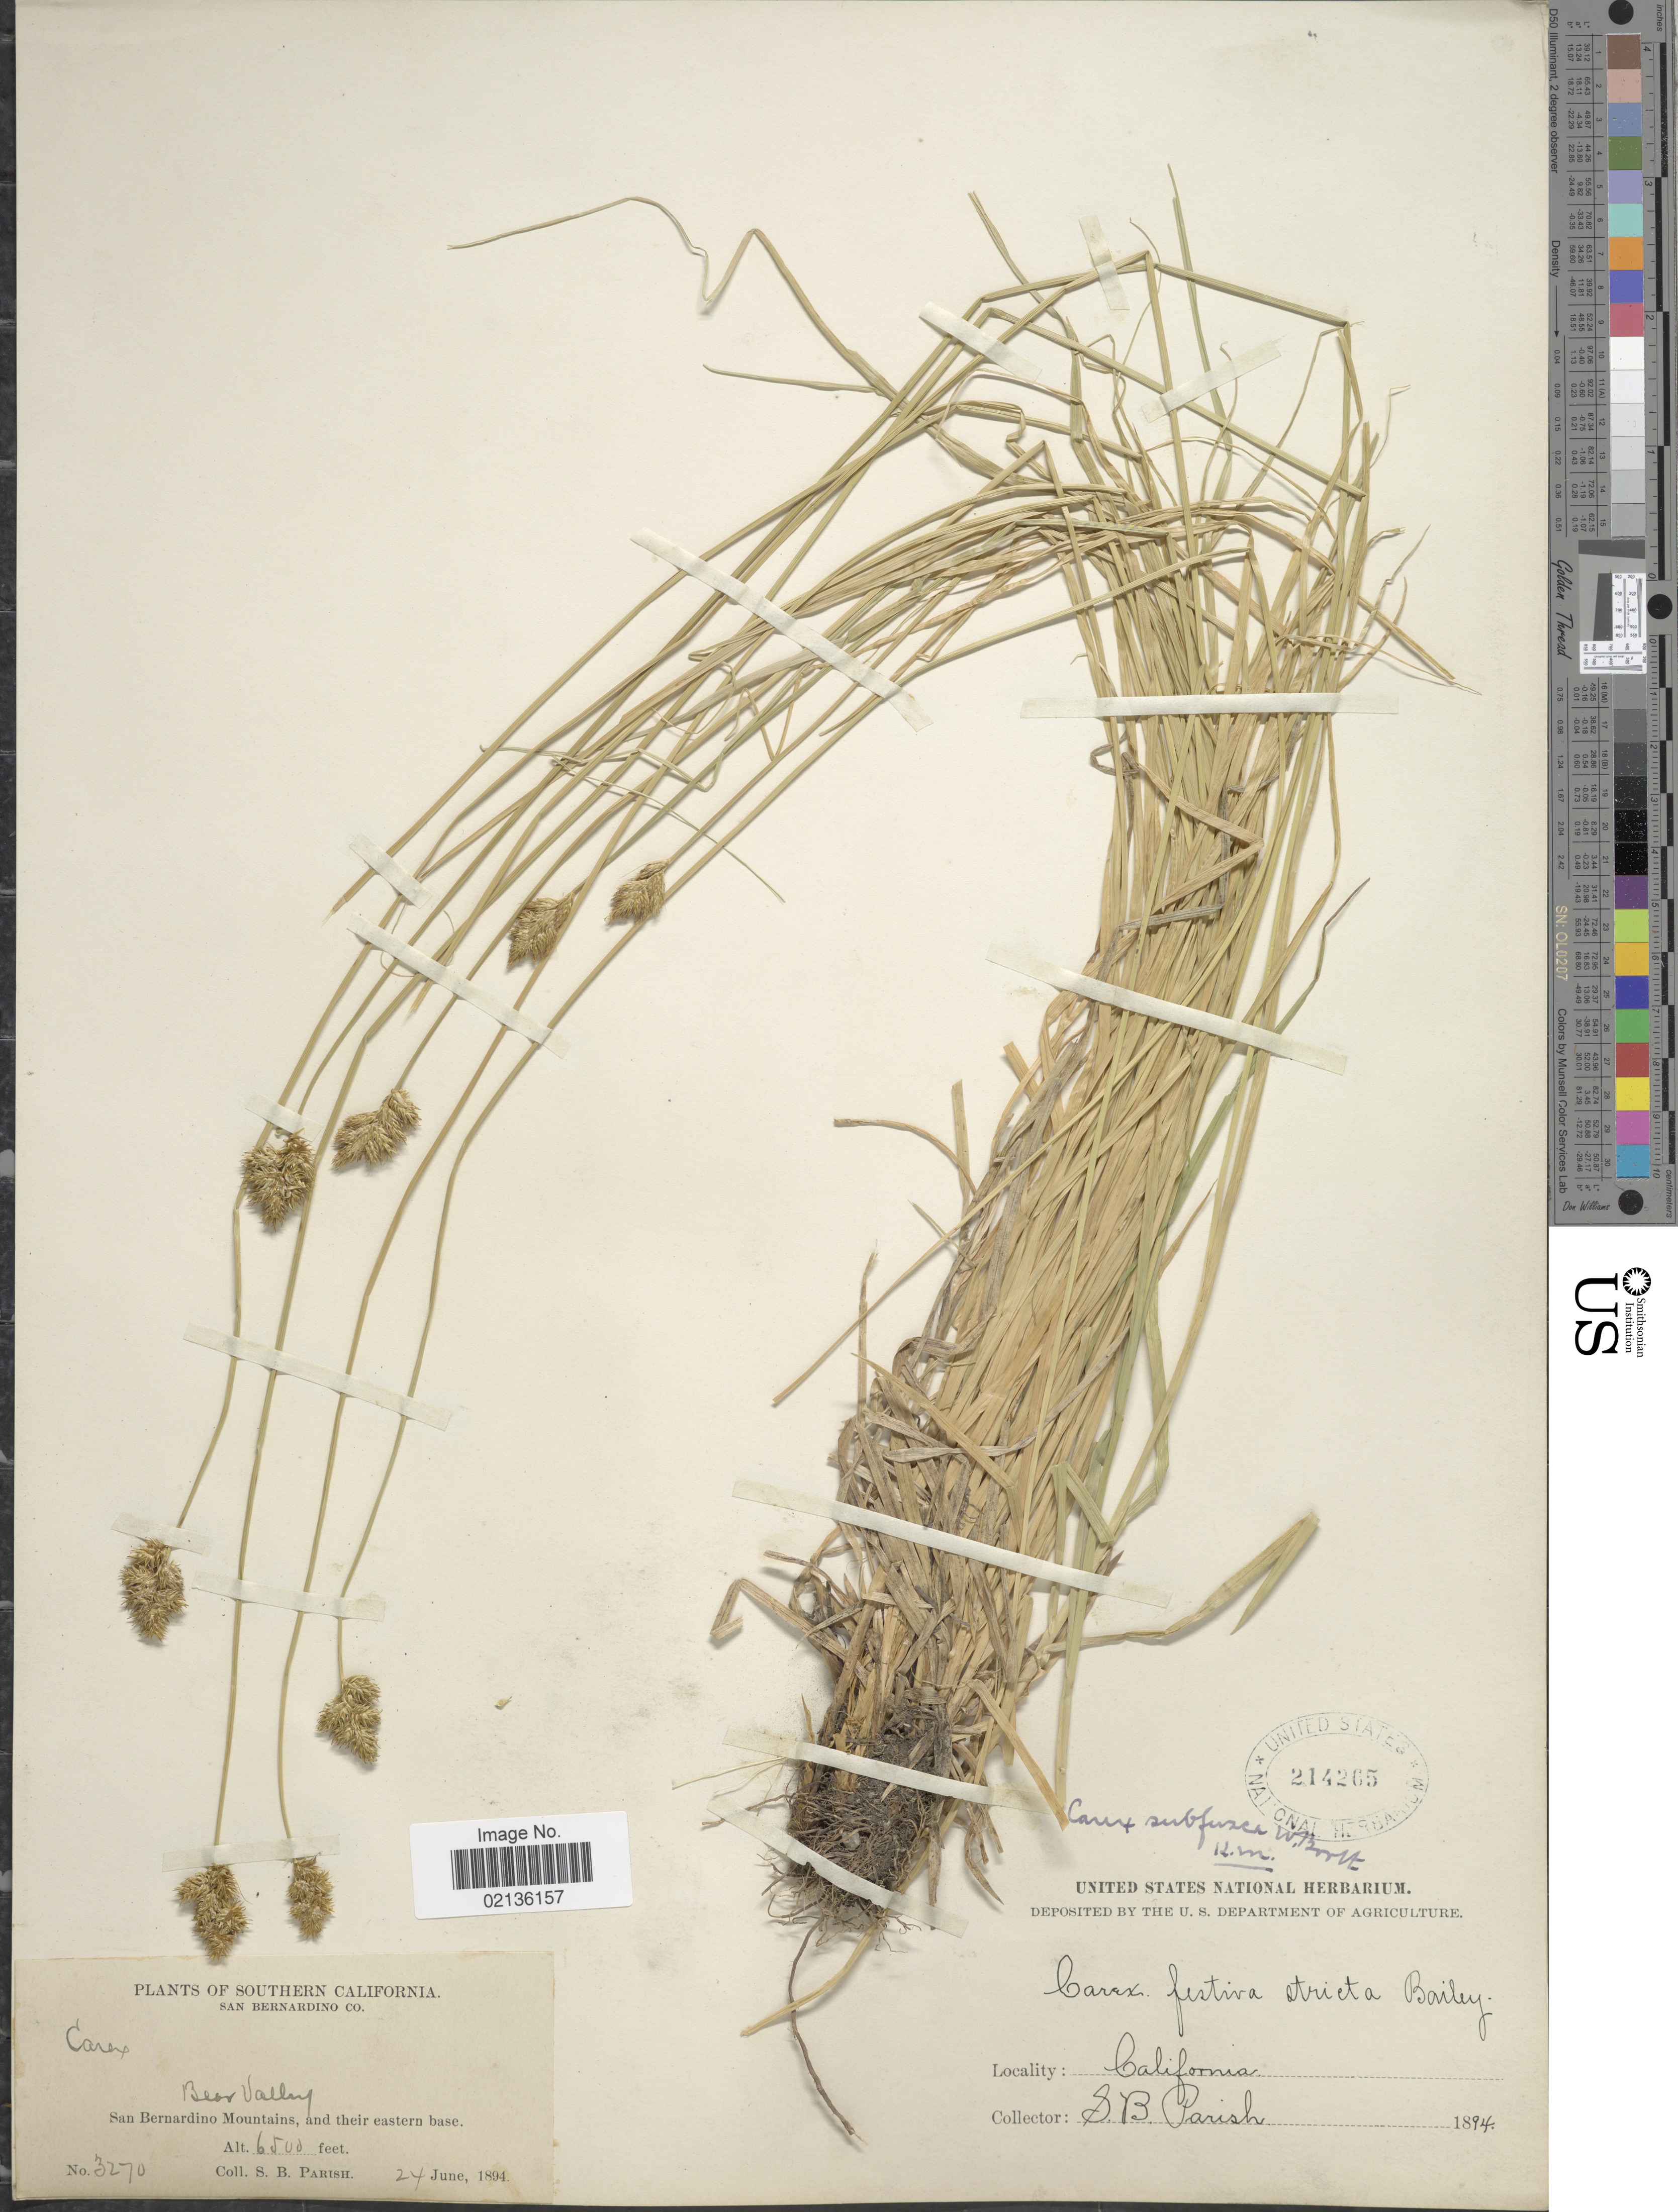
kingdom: Plantae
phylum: Tracheophyta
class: Liliopsida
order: Poales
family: Cyperaceae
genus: Carex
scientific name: Carex subfusca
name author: W. Boott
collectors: S. B. Parish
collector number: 3270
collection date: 1894-06-24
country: United States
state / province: California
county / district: San Bernardino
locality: Southern California, San Bernardino Co., Bear Valley, San Bernardino Mountains, and their eastern base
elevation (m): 1981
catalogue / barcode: US 214265